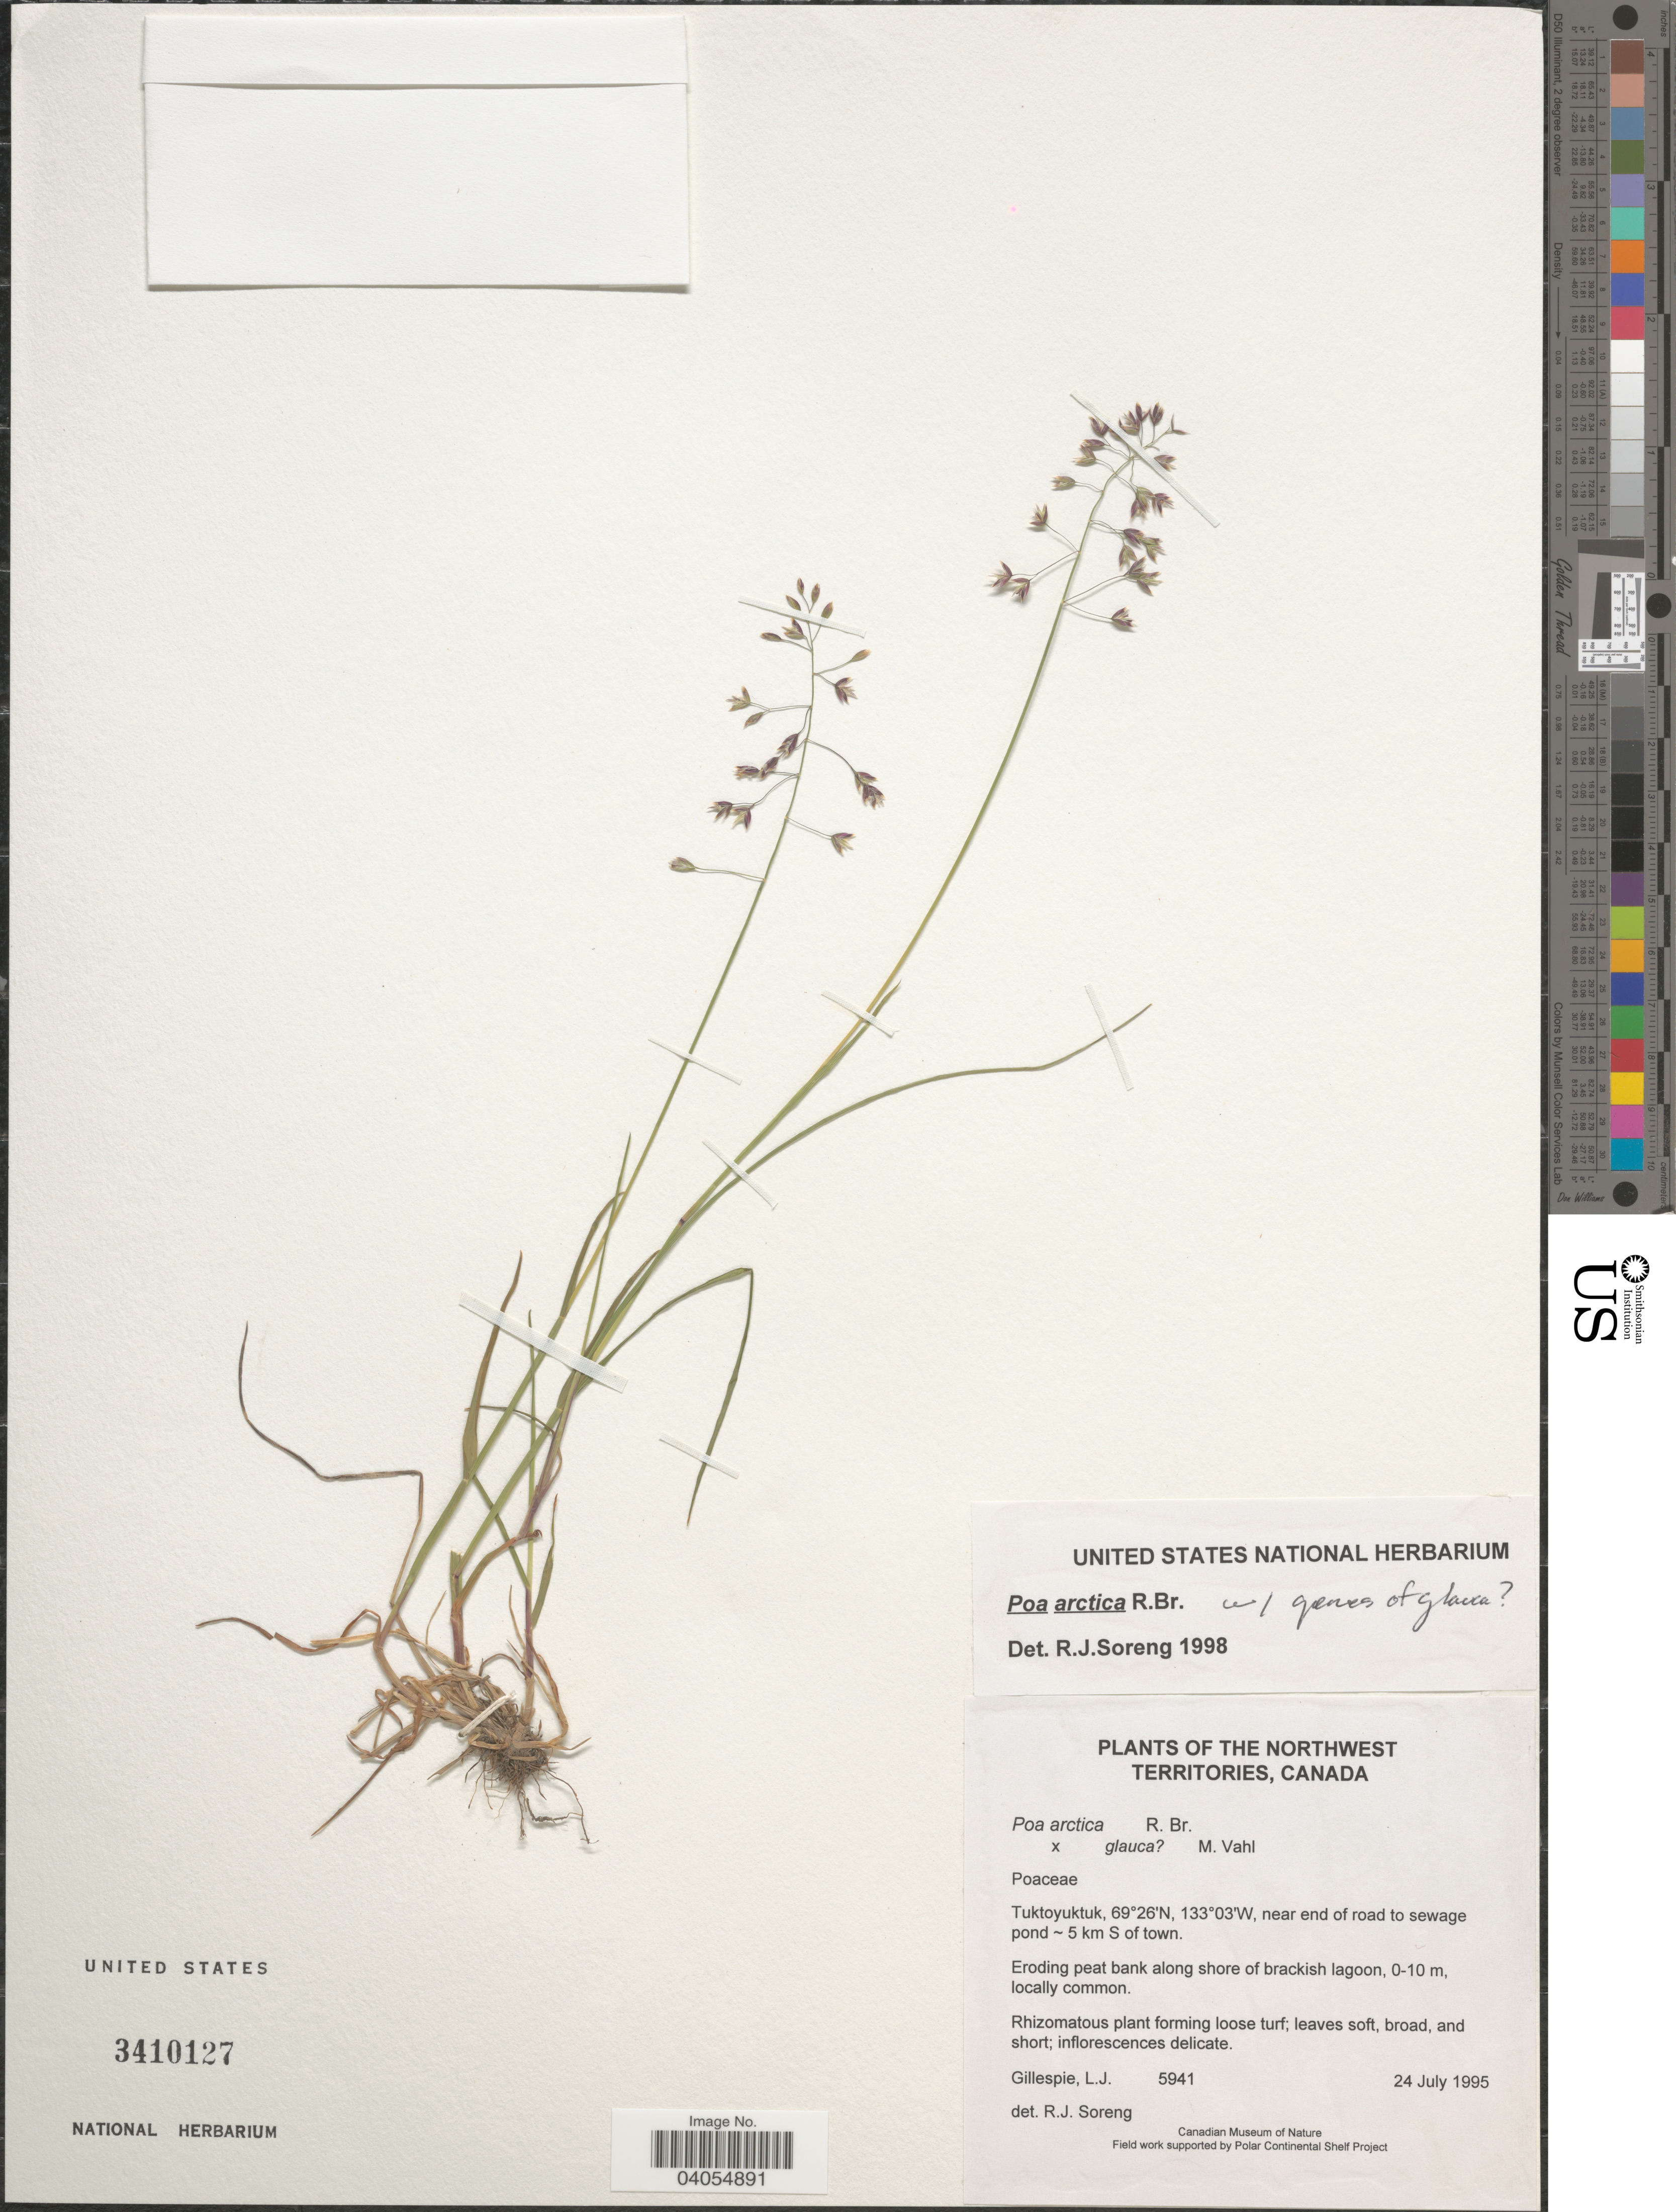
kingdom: Plantae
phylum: Tracheophyta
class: Liliopsida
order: Poales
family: Poaceae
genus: Poa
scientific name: Poa arctica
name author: R. Br.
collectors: L. Gillespie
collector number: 5941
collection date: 1995-07-24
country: Canada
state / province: Northwest Territories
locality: Tuktoyuktuk, near end of road to sewage pond ~ 5 km S of town.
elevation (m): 0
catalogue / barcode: US 3410127